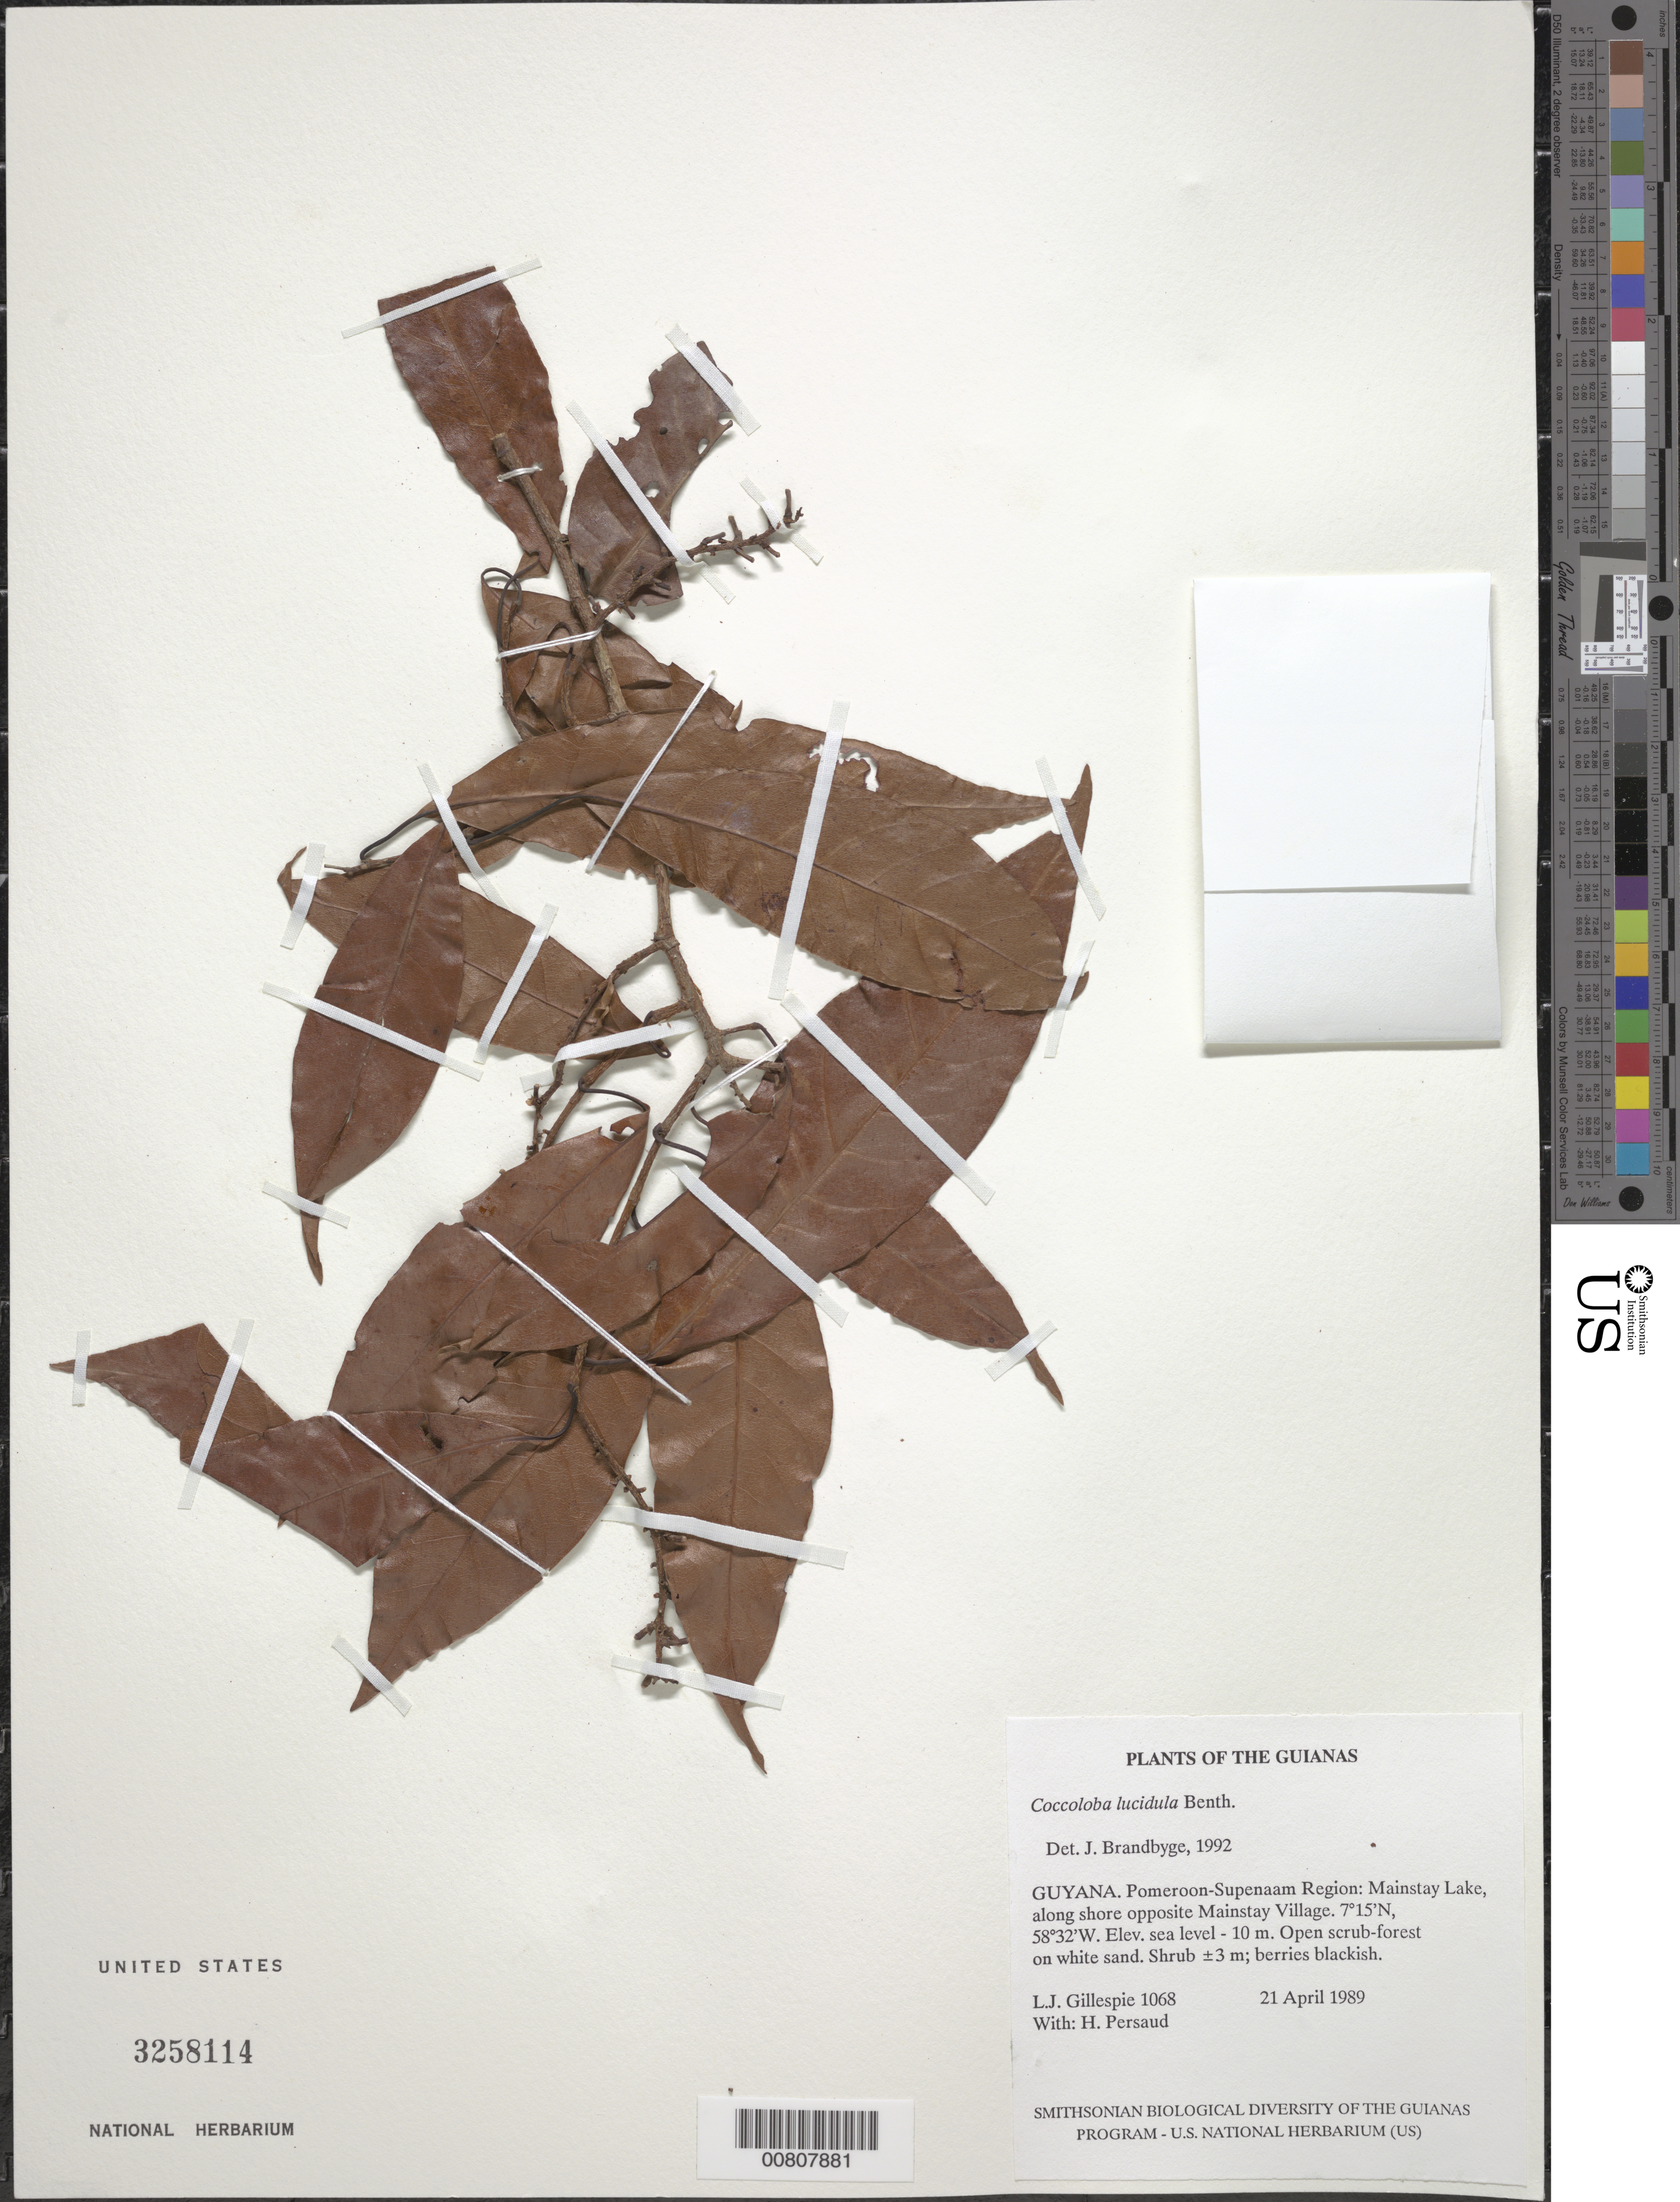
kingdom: Plantae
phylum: Tracheophyta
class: Magnoliopsida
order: Caryophyllales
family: Polygonaceae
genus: Coccoloba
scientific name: Coccoloba lucidula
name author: Benth.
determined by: Brandbyge, J.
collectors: L. J. Gillespie & H. Persaud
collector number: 1068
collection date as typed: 21 April 1989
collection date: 1989-04-21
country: Guyana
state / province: Pomeroon-Supenaam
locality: Mainstay Lake, along shore opposite Mainstay Village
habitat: Open scrub-forest on white sand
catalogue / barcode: US 3258114